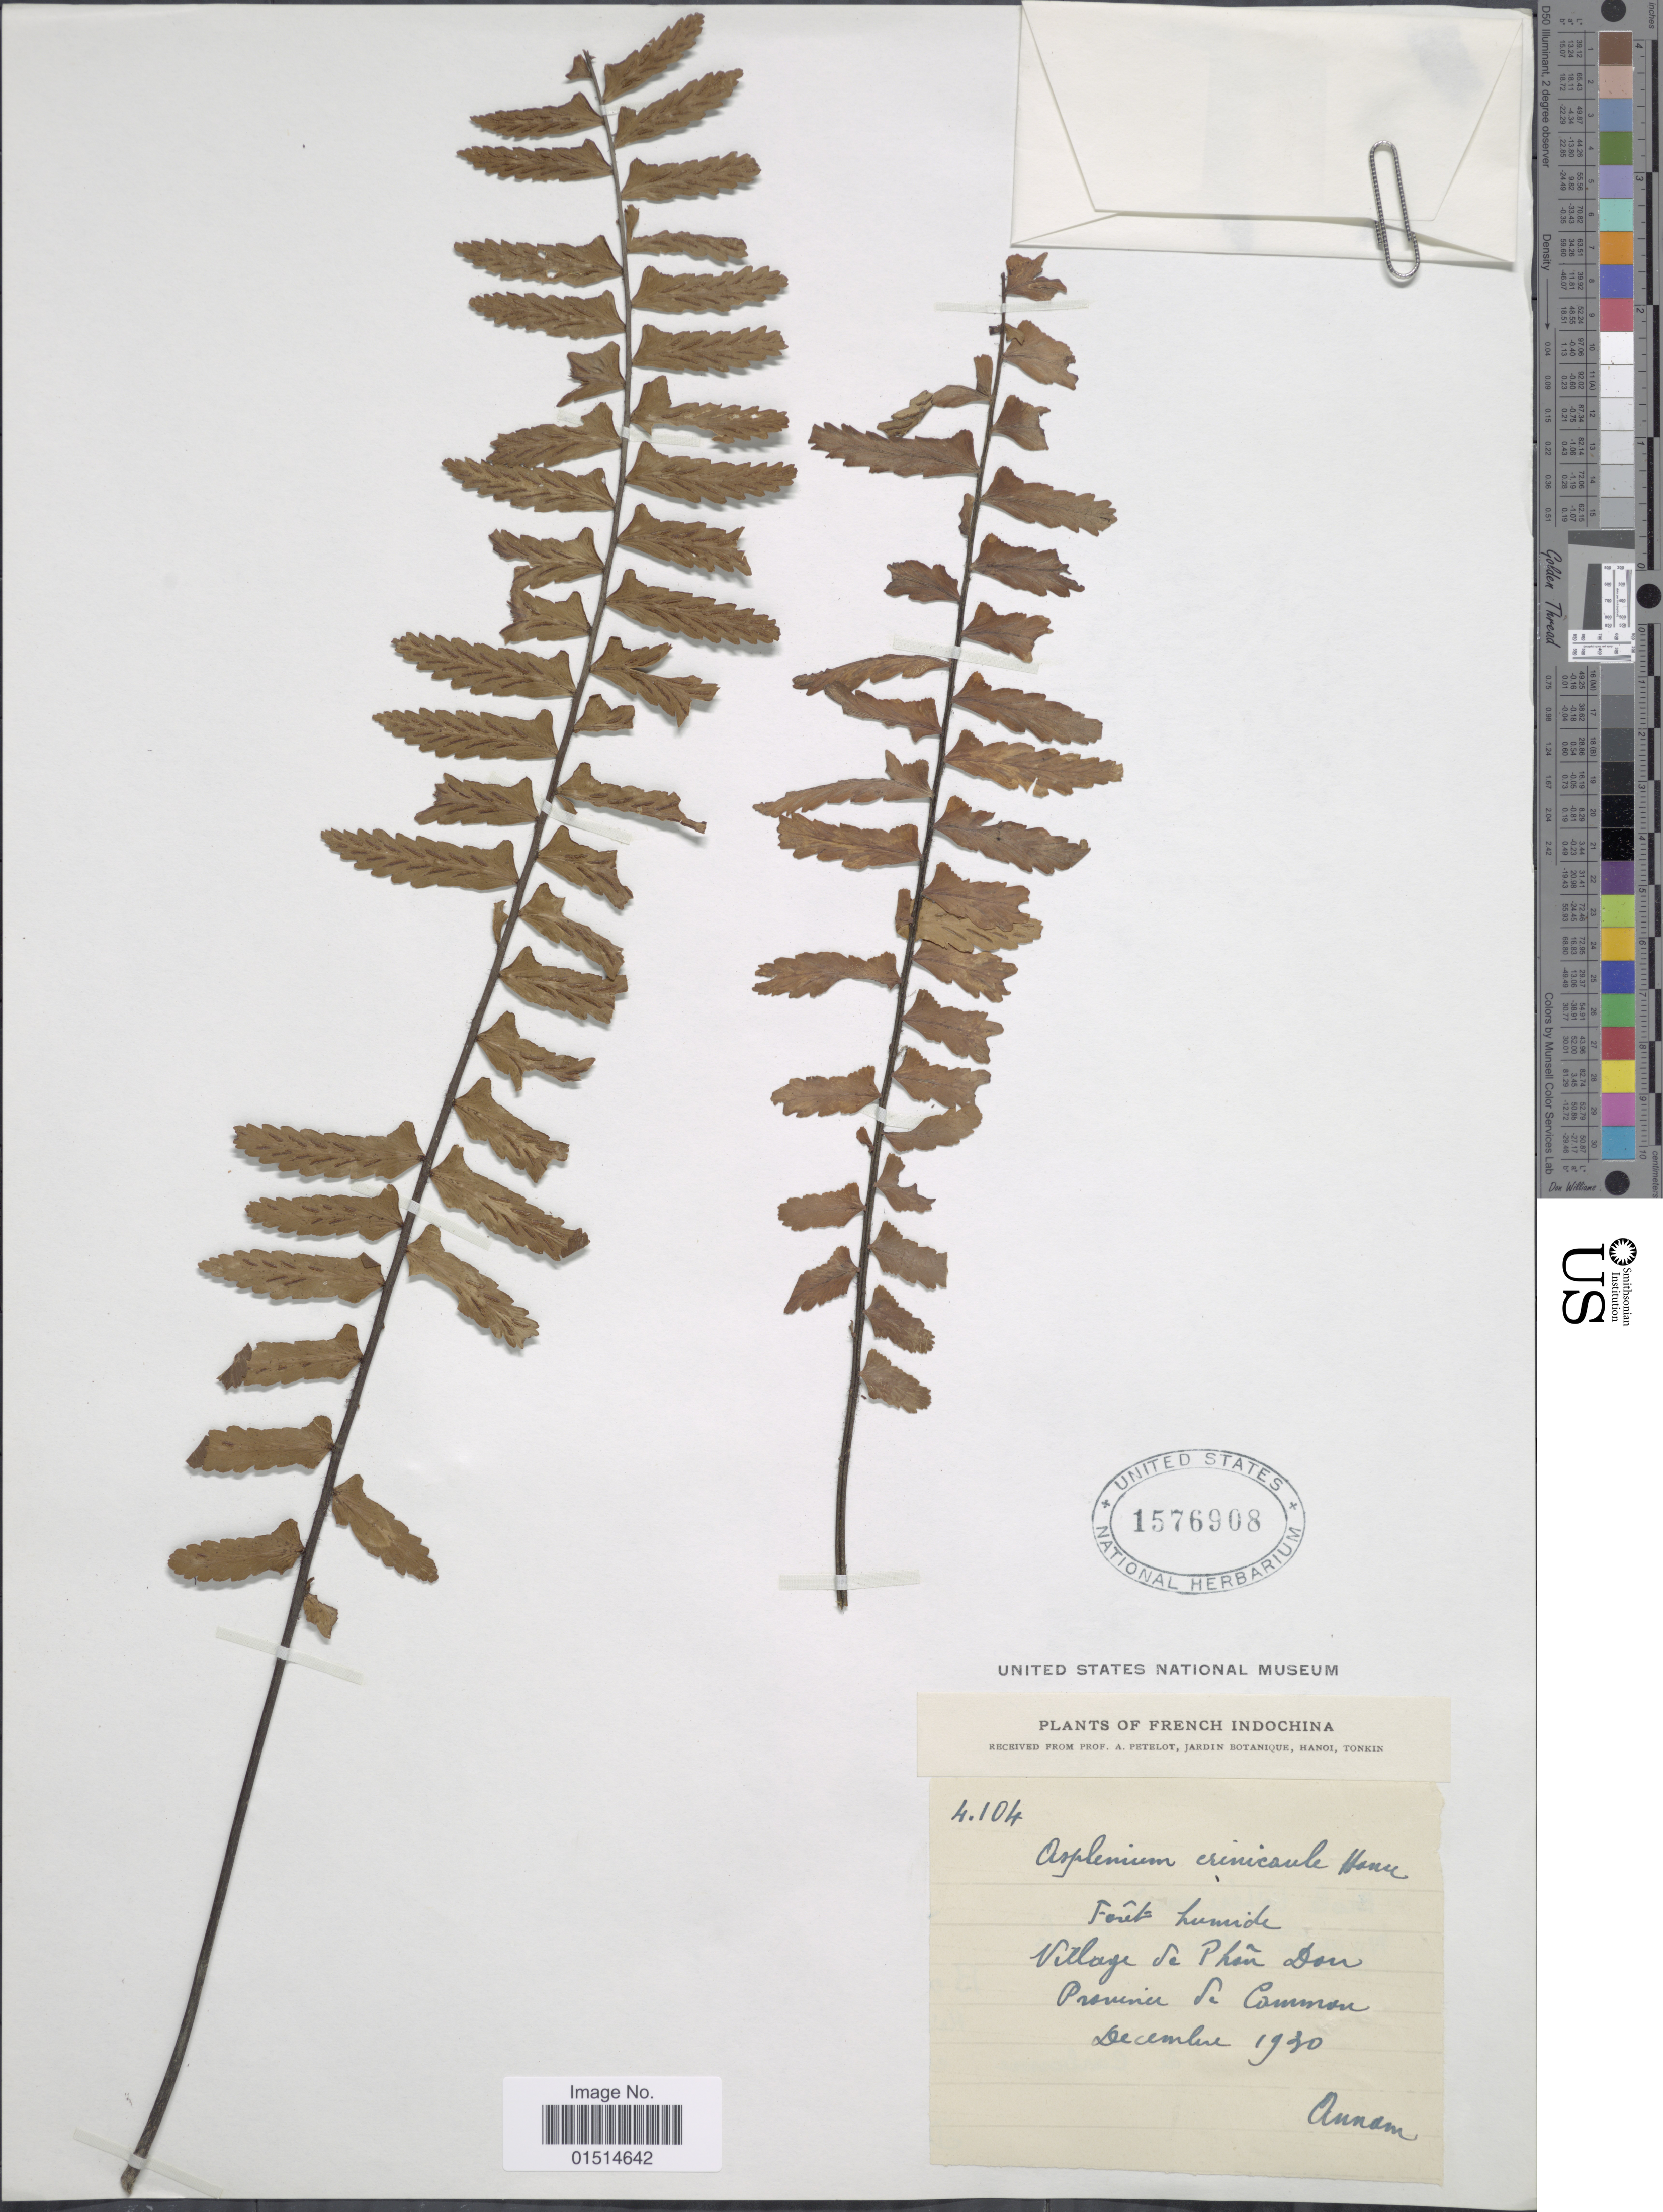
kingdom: Plantae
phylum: Tracheophyta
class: Polypodiopsida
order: Polypodiales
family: Aspleniaceae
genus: Asplenium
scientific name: Asplenium crinicaule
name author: Hance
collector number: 4104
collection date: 1930-12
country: Laos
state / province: Champasak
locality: Village Le Phan Don, Province le Common, Annam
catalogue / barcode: US 1576908